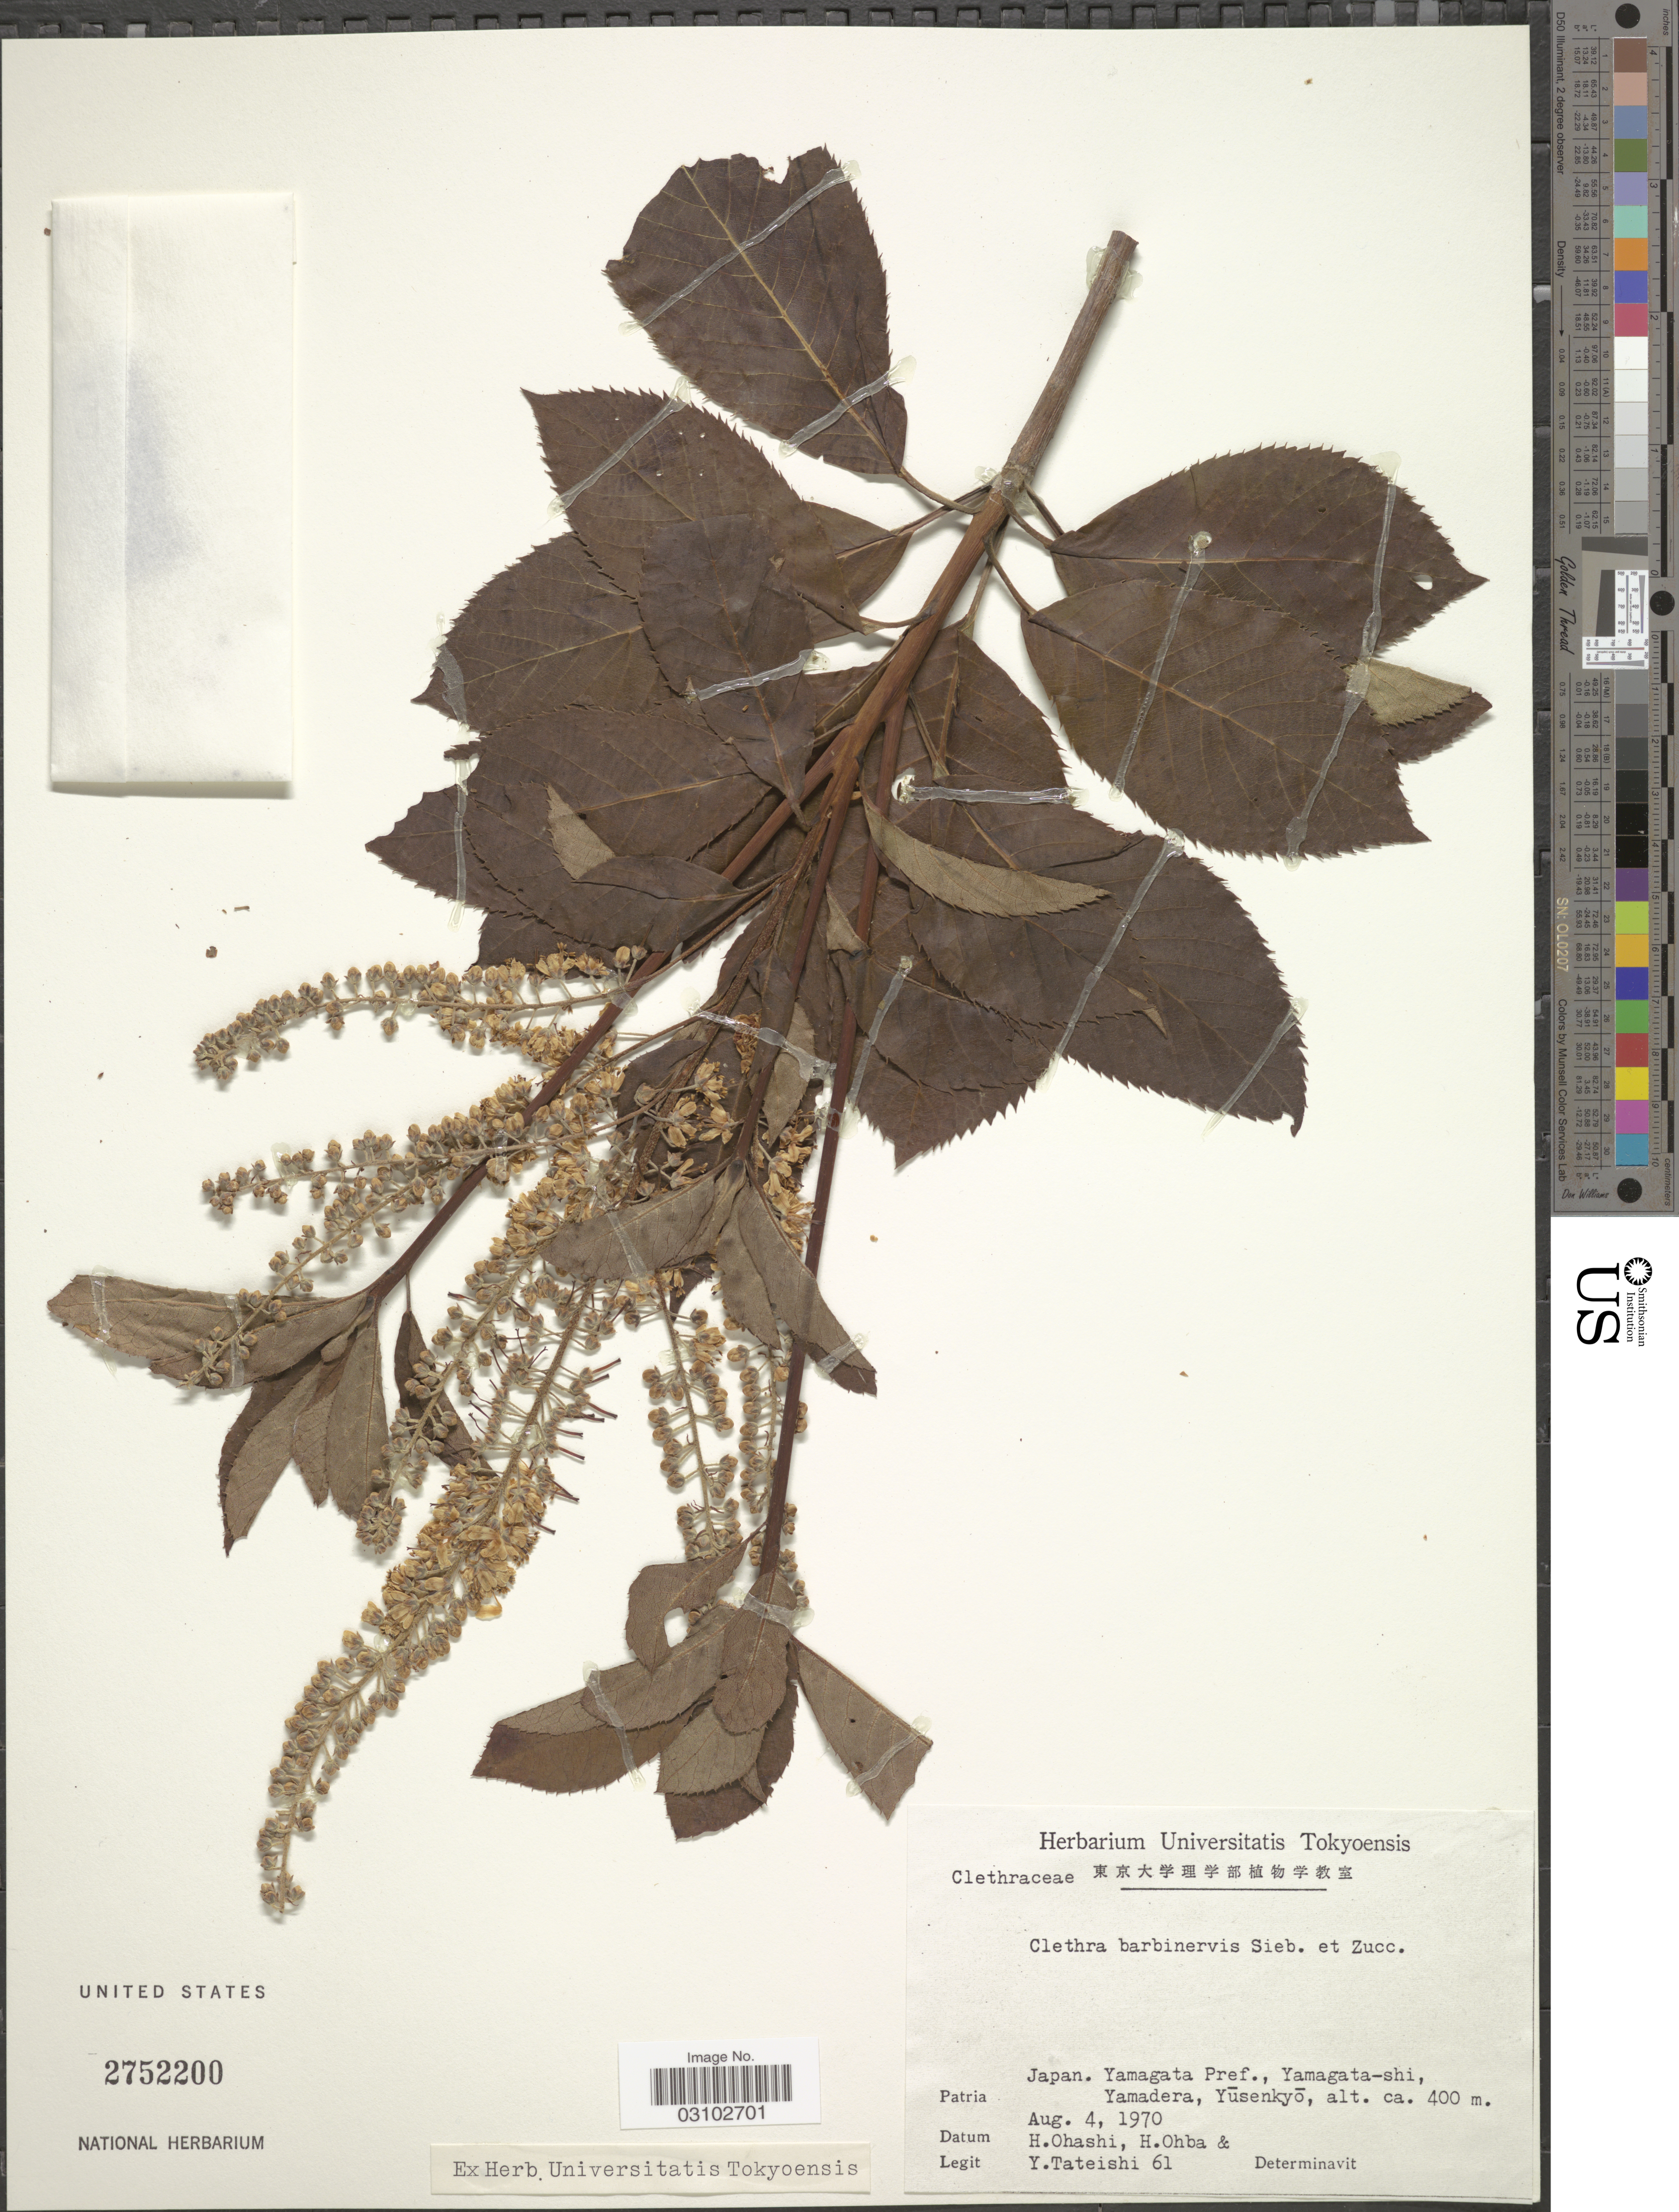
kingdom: Plantae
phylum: Tracheophyta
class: Magnoliopsida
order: Ericales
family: Clethraceae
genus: Clethra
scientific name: Clethra barbinervis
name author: Siebold & Zucc.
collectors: H. Ohashi, H. Ohba & Y. Tateishi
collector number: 61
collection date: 1970-08-04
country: Japan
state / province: Yamagata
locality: Yamagata Pref., Yamagata-shi, Yamadera, Yamadera, Yusenkyo.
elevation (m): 400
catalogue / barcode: US 2752200